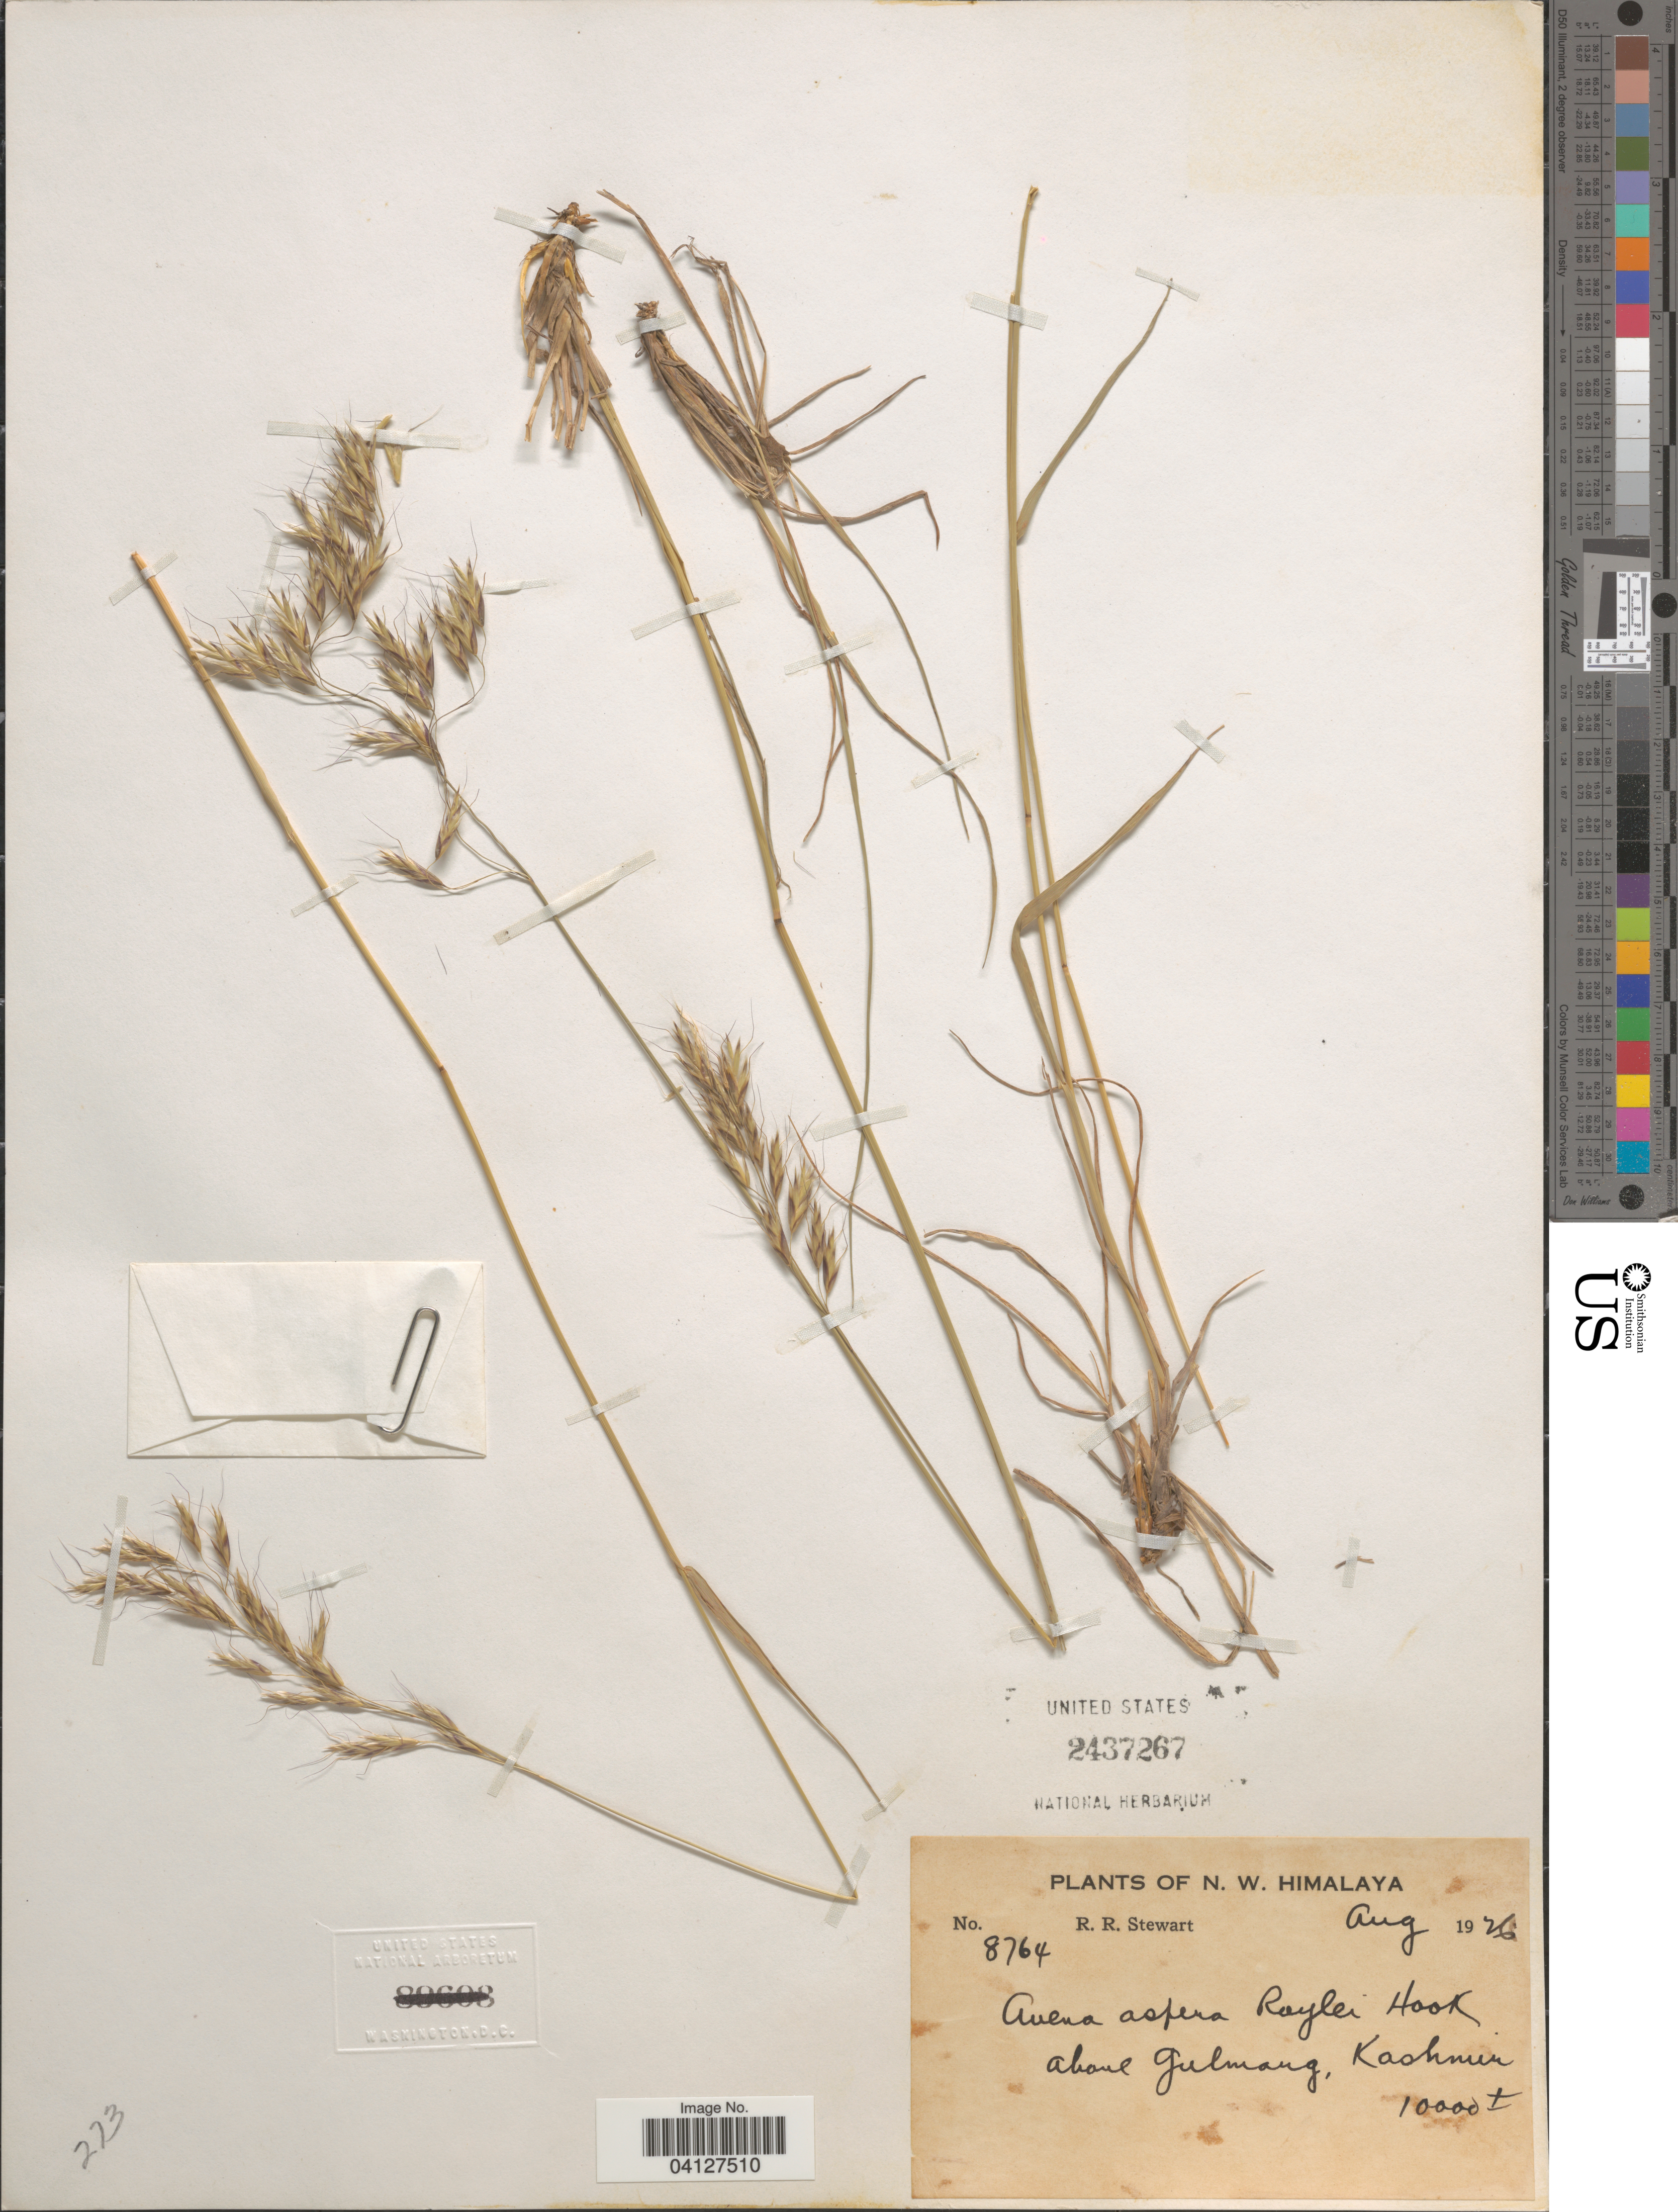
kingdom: Plantae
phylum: Tracheophyta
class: Liliopsida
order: Poales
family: Poaceae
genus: Avena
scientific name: Avena aspera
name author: Munro ex Thwaites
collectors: R. Stewart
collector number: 8764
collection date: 1926-08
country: India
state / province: Jammu and Kashmir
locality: N. W. Himalaya. Above Gulmarg, Kashmir.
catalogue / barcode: US 2437267